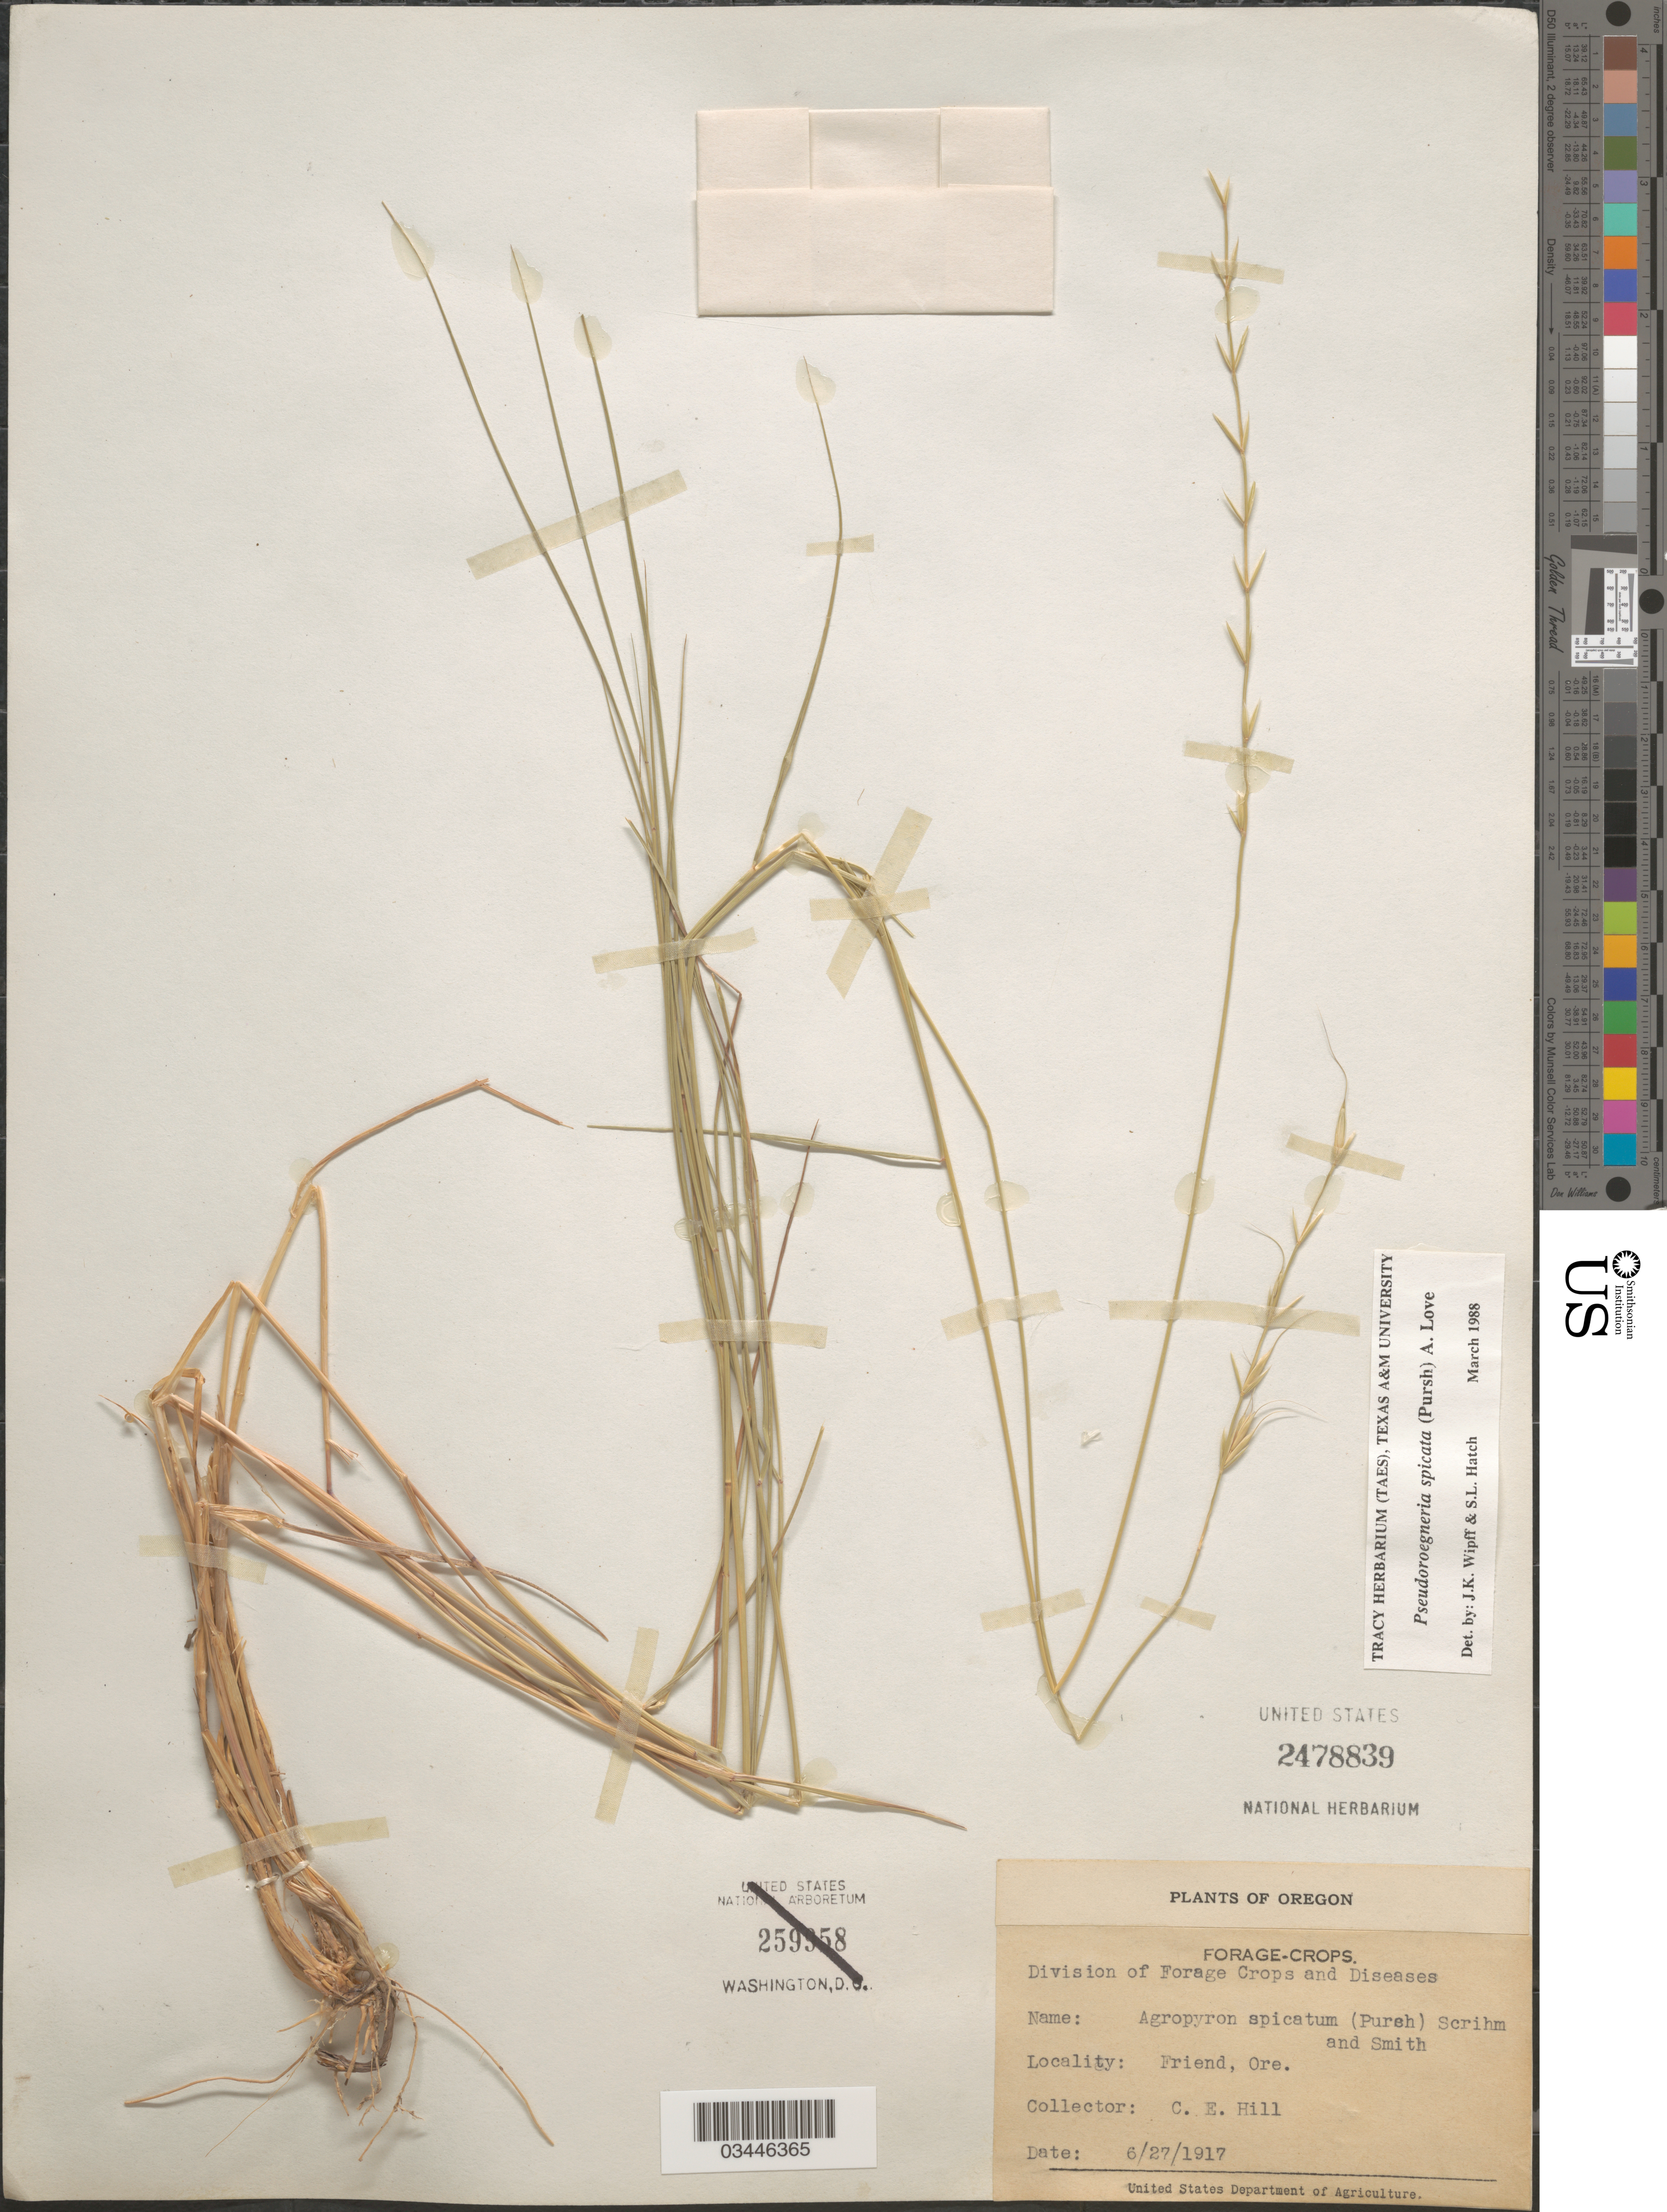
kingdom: Plantae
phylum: Tracheophyta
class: Liliopsida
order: Poales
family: Poaceae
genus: Pseudoroegneria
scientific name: Pseudoroegneria spicata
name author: (Pursh) Á. Löve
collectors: C. Hill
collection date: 1917-06-27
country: United States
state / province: Oregon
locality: Friend.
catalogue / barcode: US 2478839